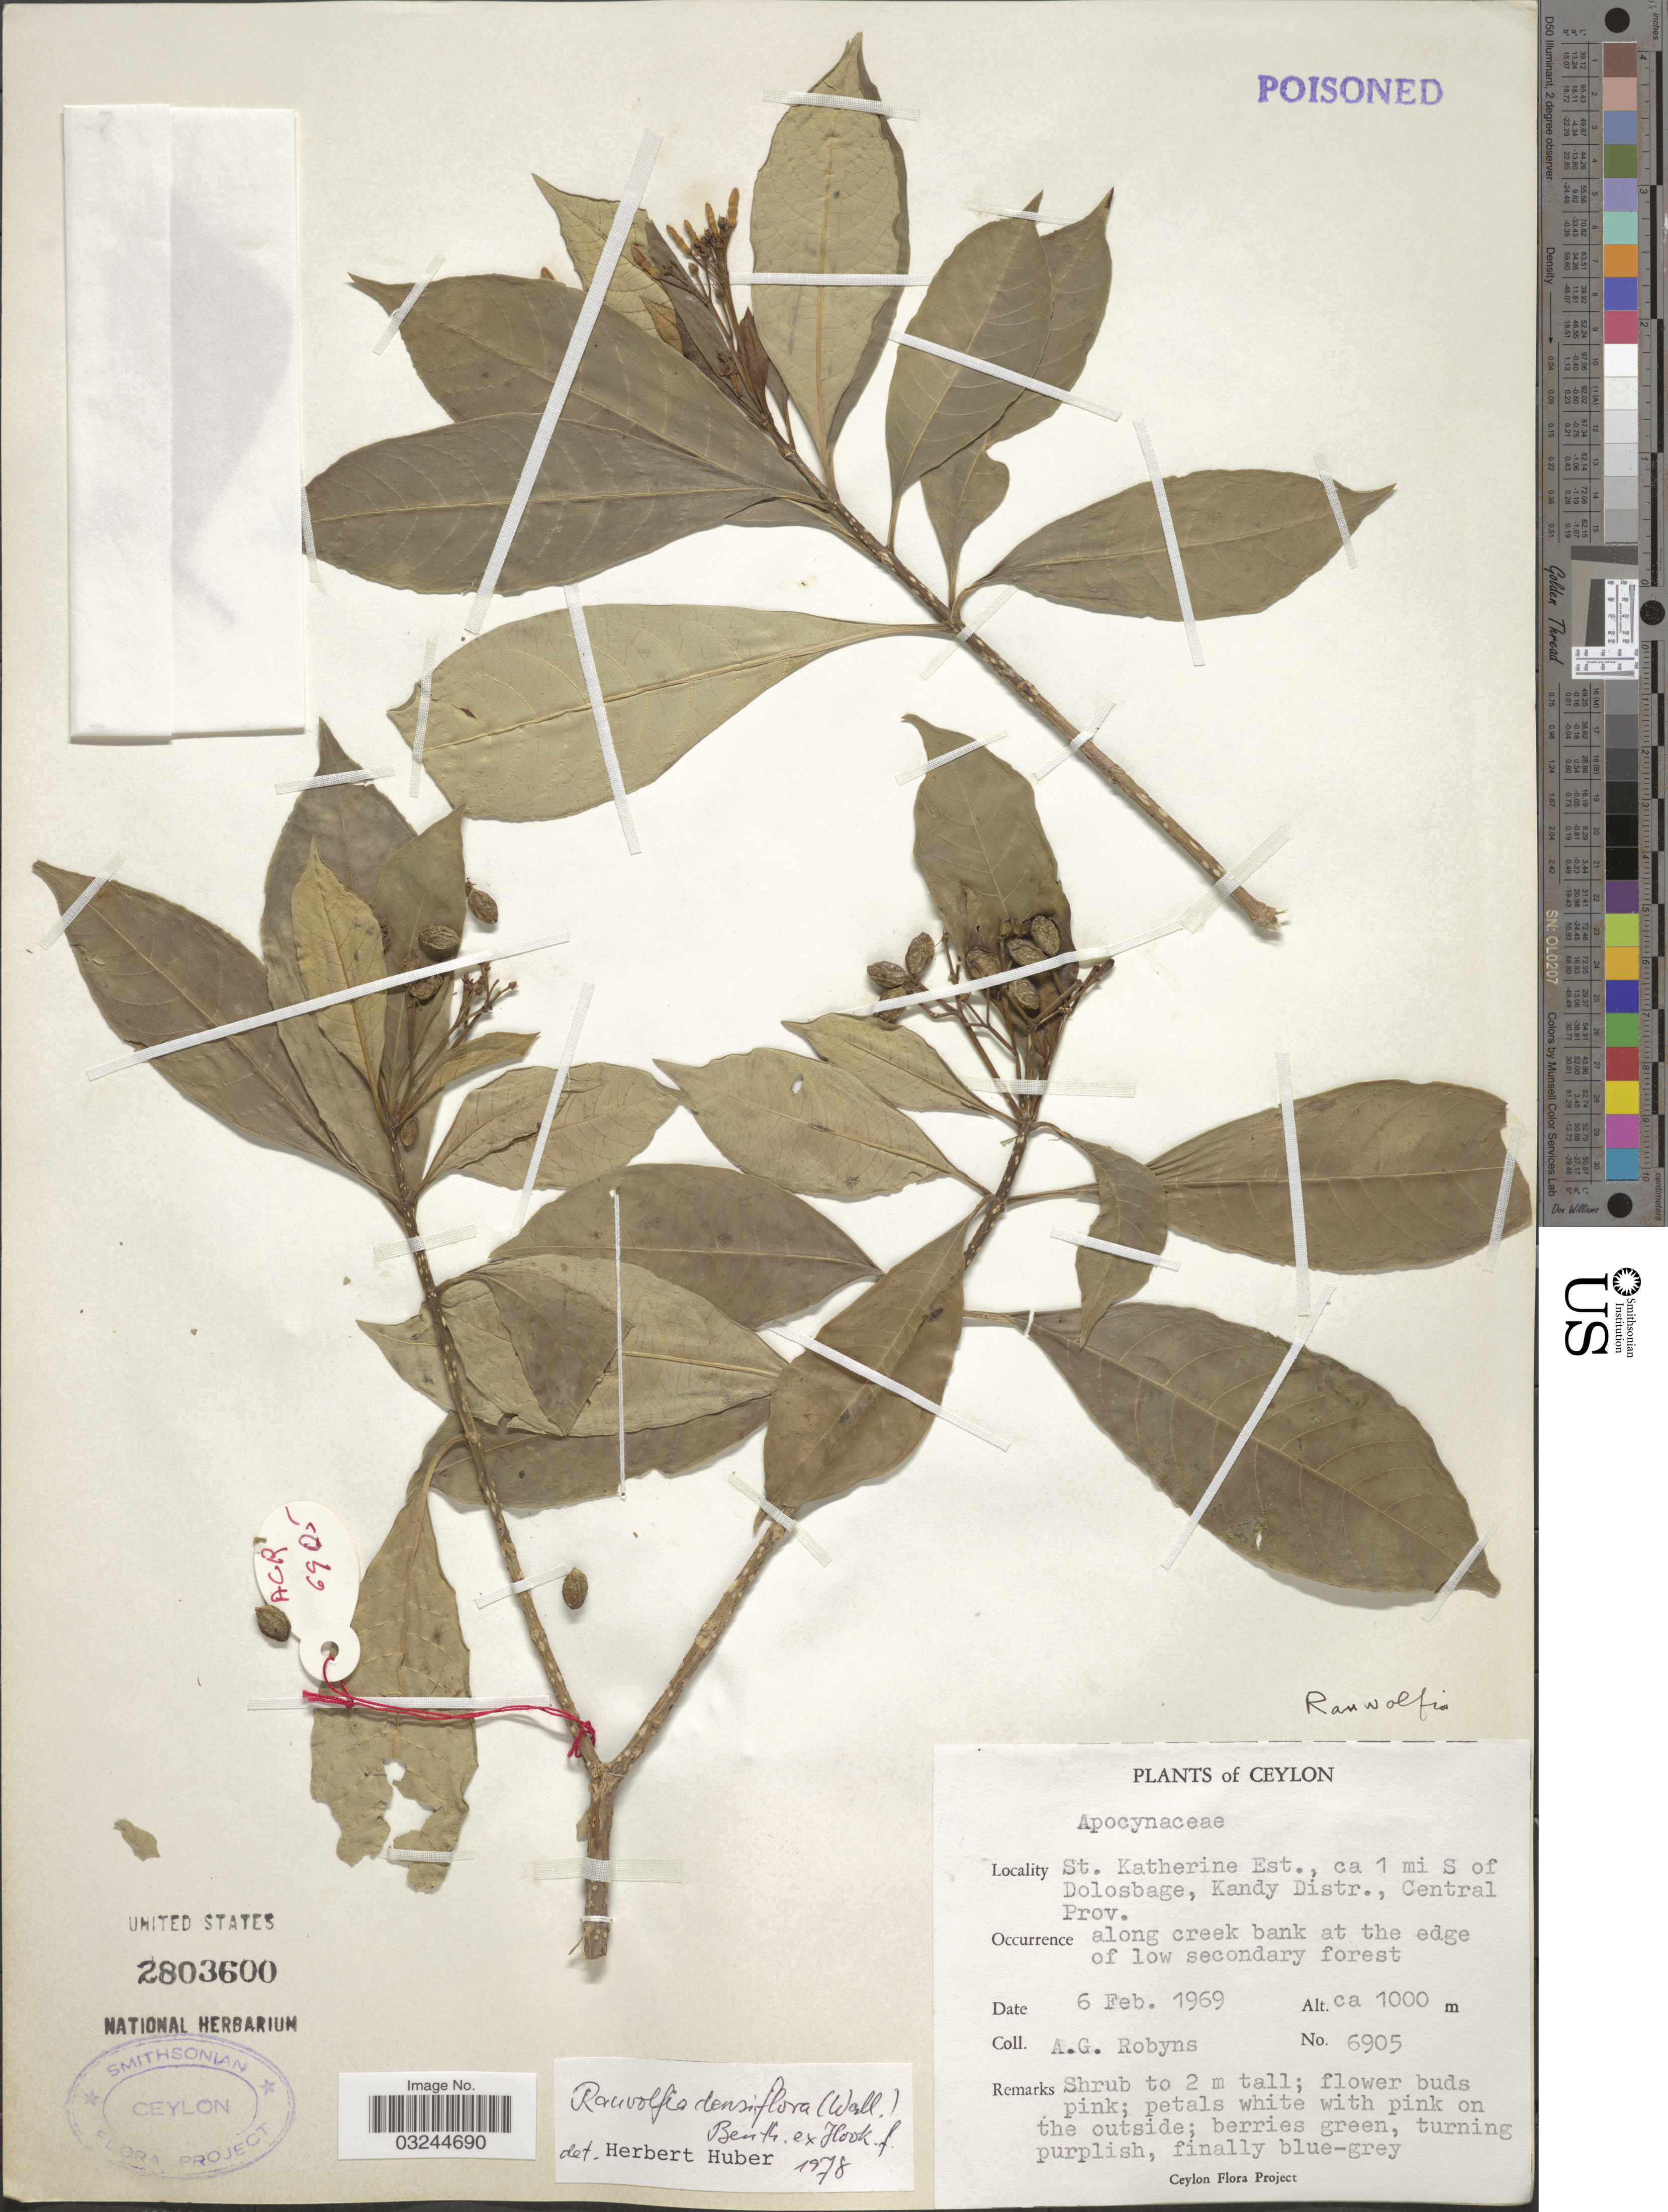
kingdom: Plantae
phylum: Tracheophyta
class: Magnoliopsida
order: Gentianales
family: Apocynaceae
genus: Rauvolfia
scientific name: Rauvolfia densiflora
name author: (Wall.) Benth. ex Hook. f.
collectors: A. G. Robyns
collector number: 6905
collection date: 1969-02-06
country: Sri Lanka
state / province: Central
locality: Ceylon. St. Katherine Est., ca 1 mi S of Dolosbage, Kandy Distr., along creek bank at the edge of low secondary forest.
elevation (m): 1000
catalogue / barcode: US 2803600